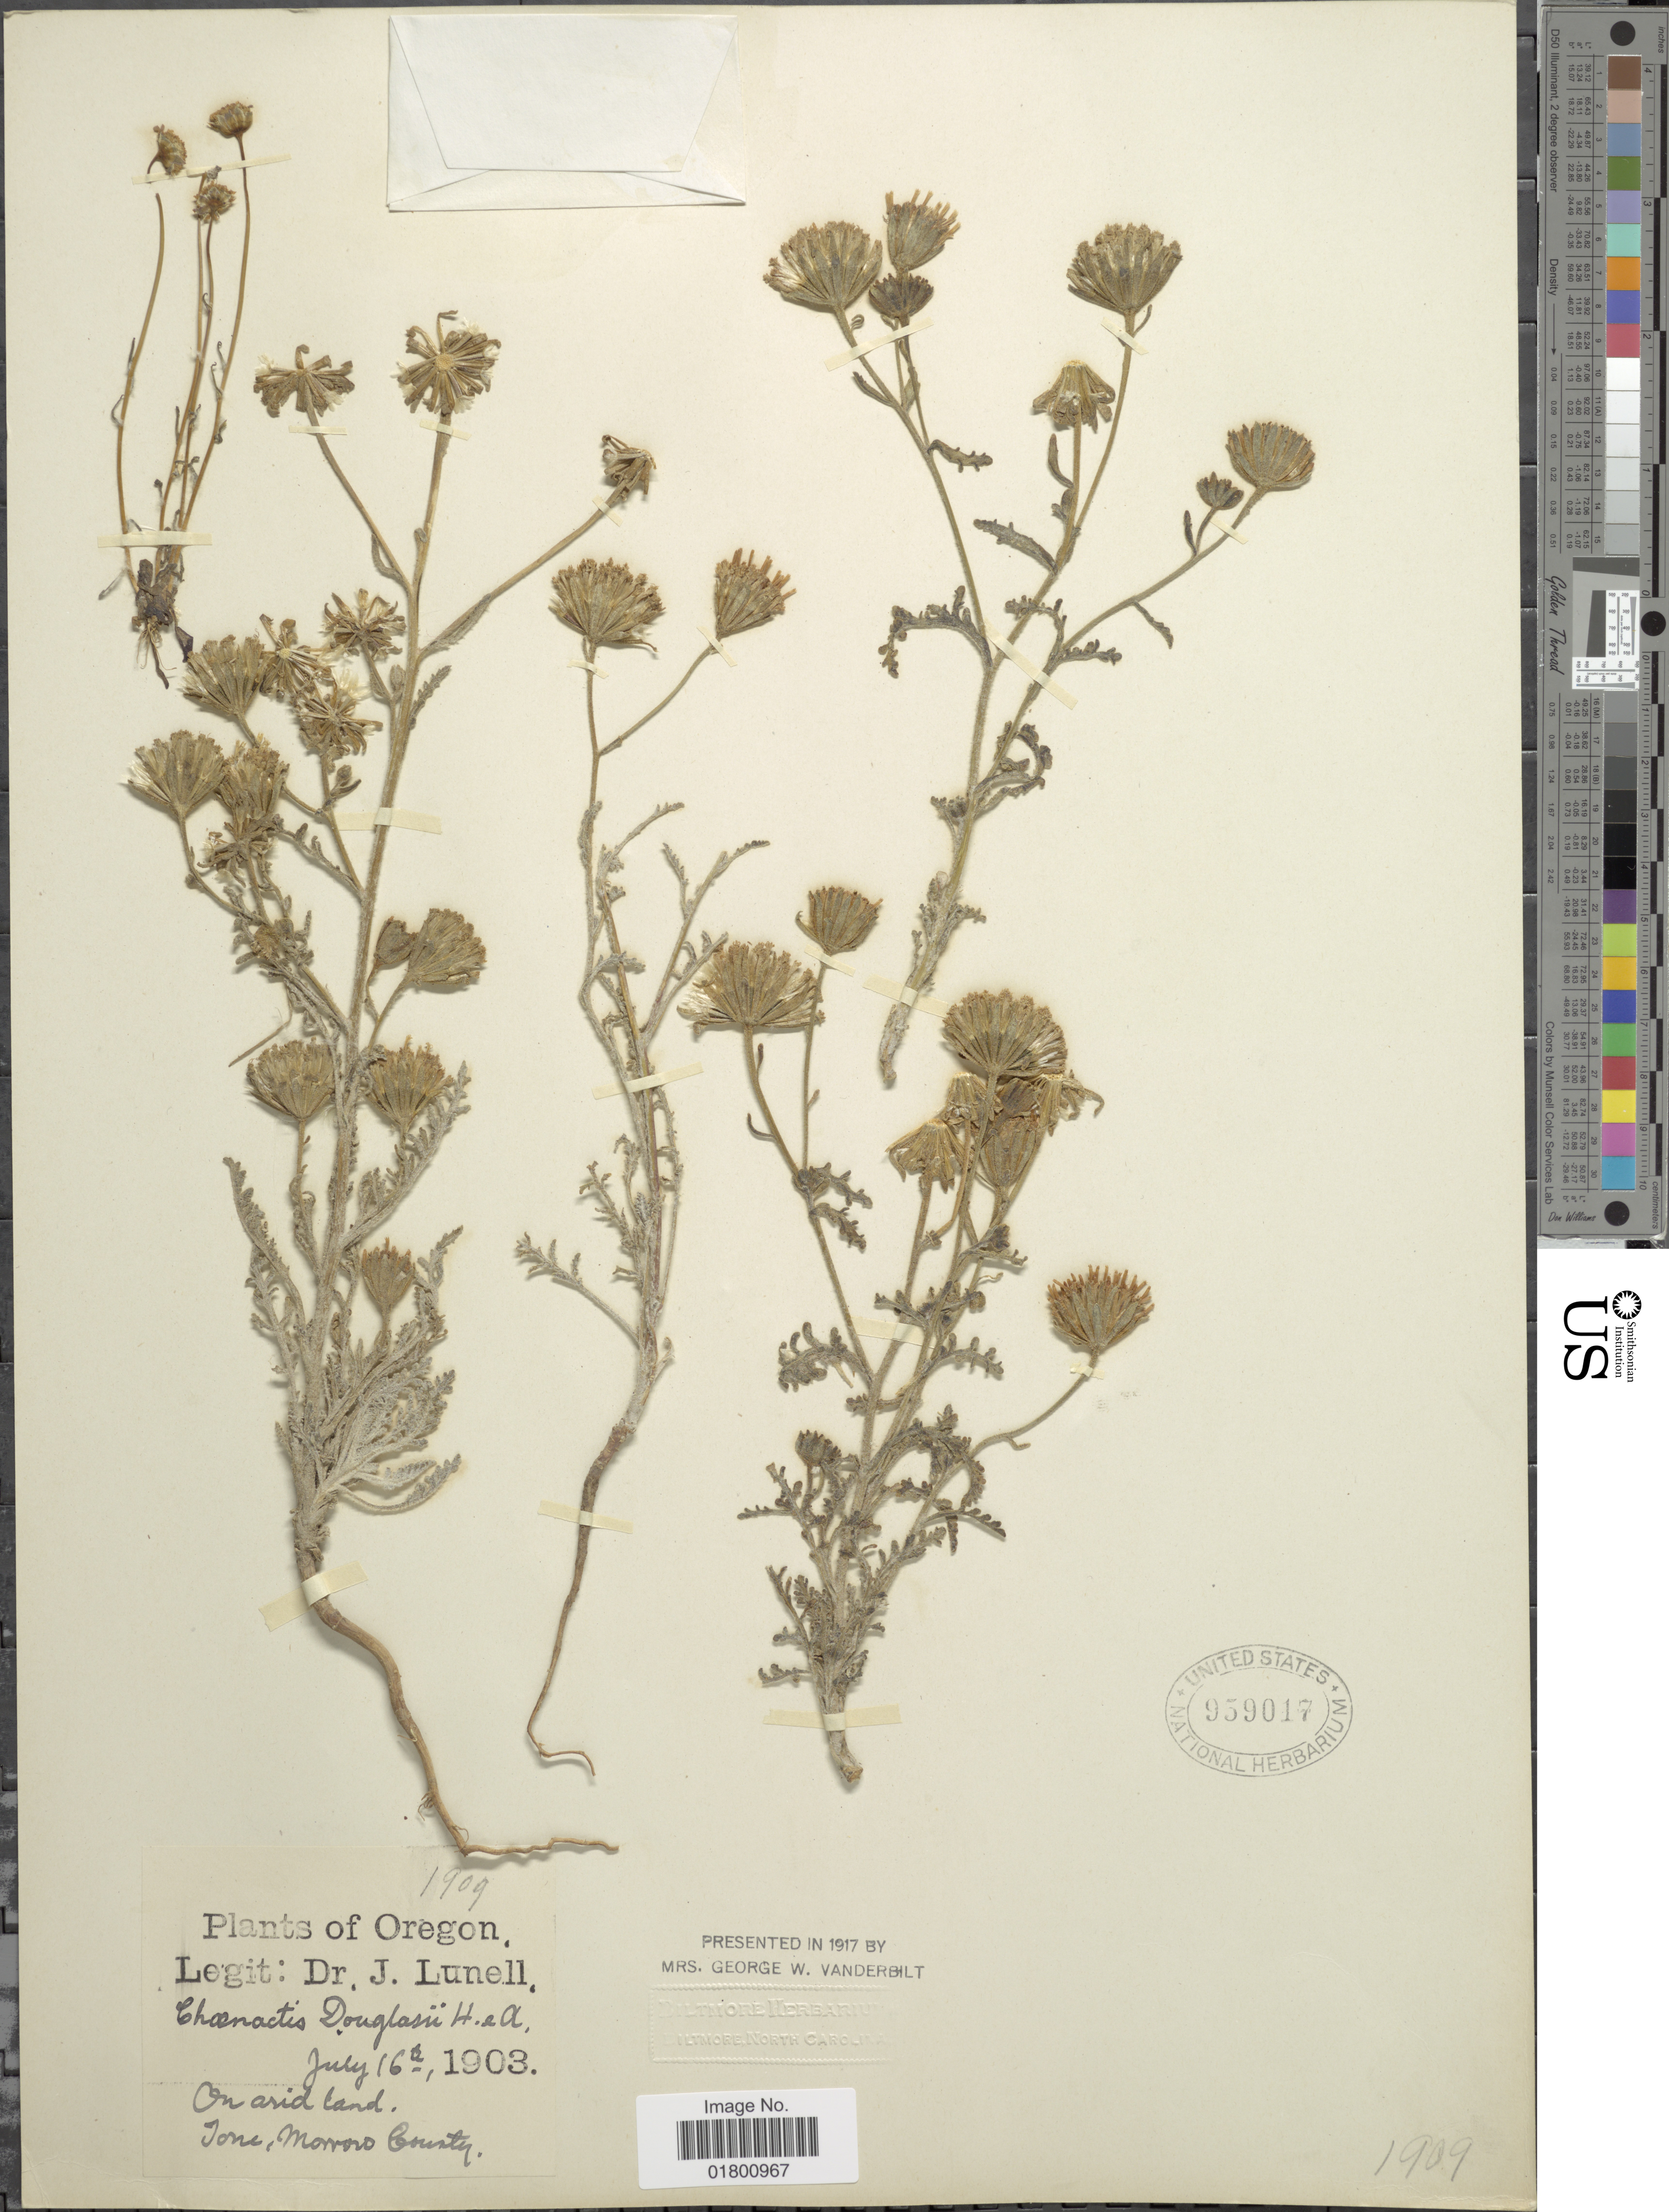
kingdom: Plantae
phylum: Tracheophyta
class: Magnoliopsida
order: Asterales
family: Asteraceae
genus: Chaenactis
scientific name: Chaenactis douglasii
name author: Hook. & Arn.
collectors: J. Lunell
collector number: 1909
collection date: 1903-07-16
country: United States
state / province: Oregon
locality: On arid land, Ione, Morroro County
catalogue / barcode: US 959017